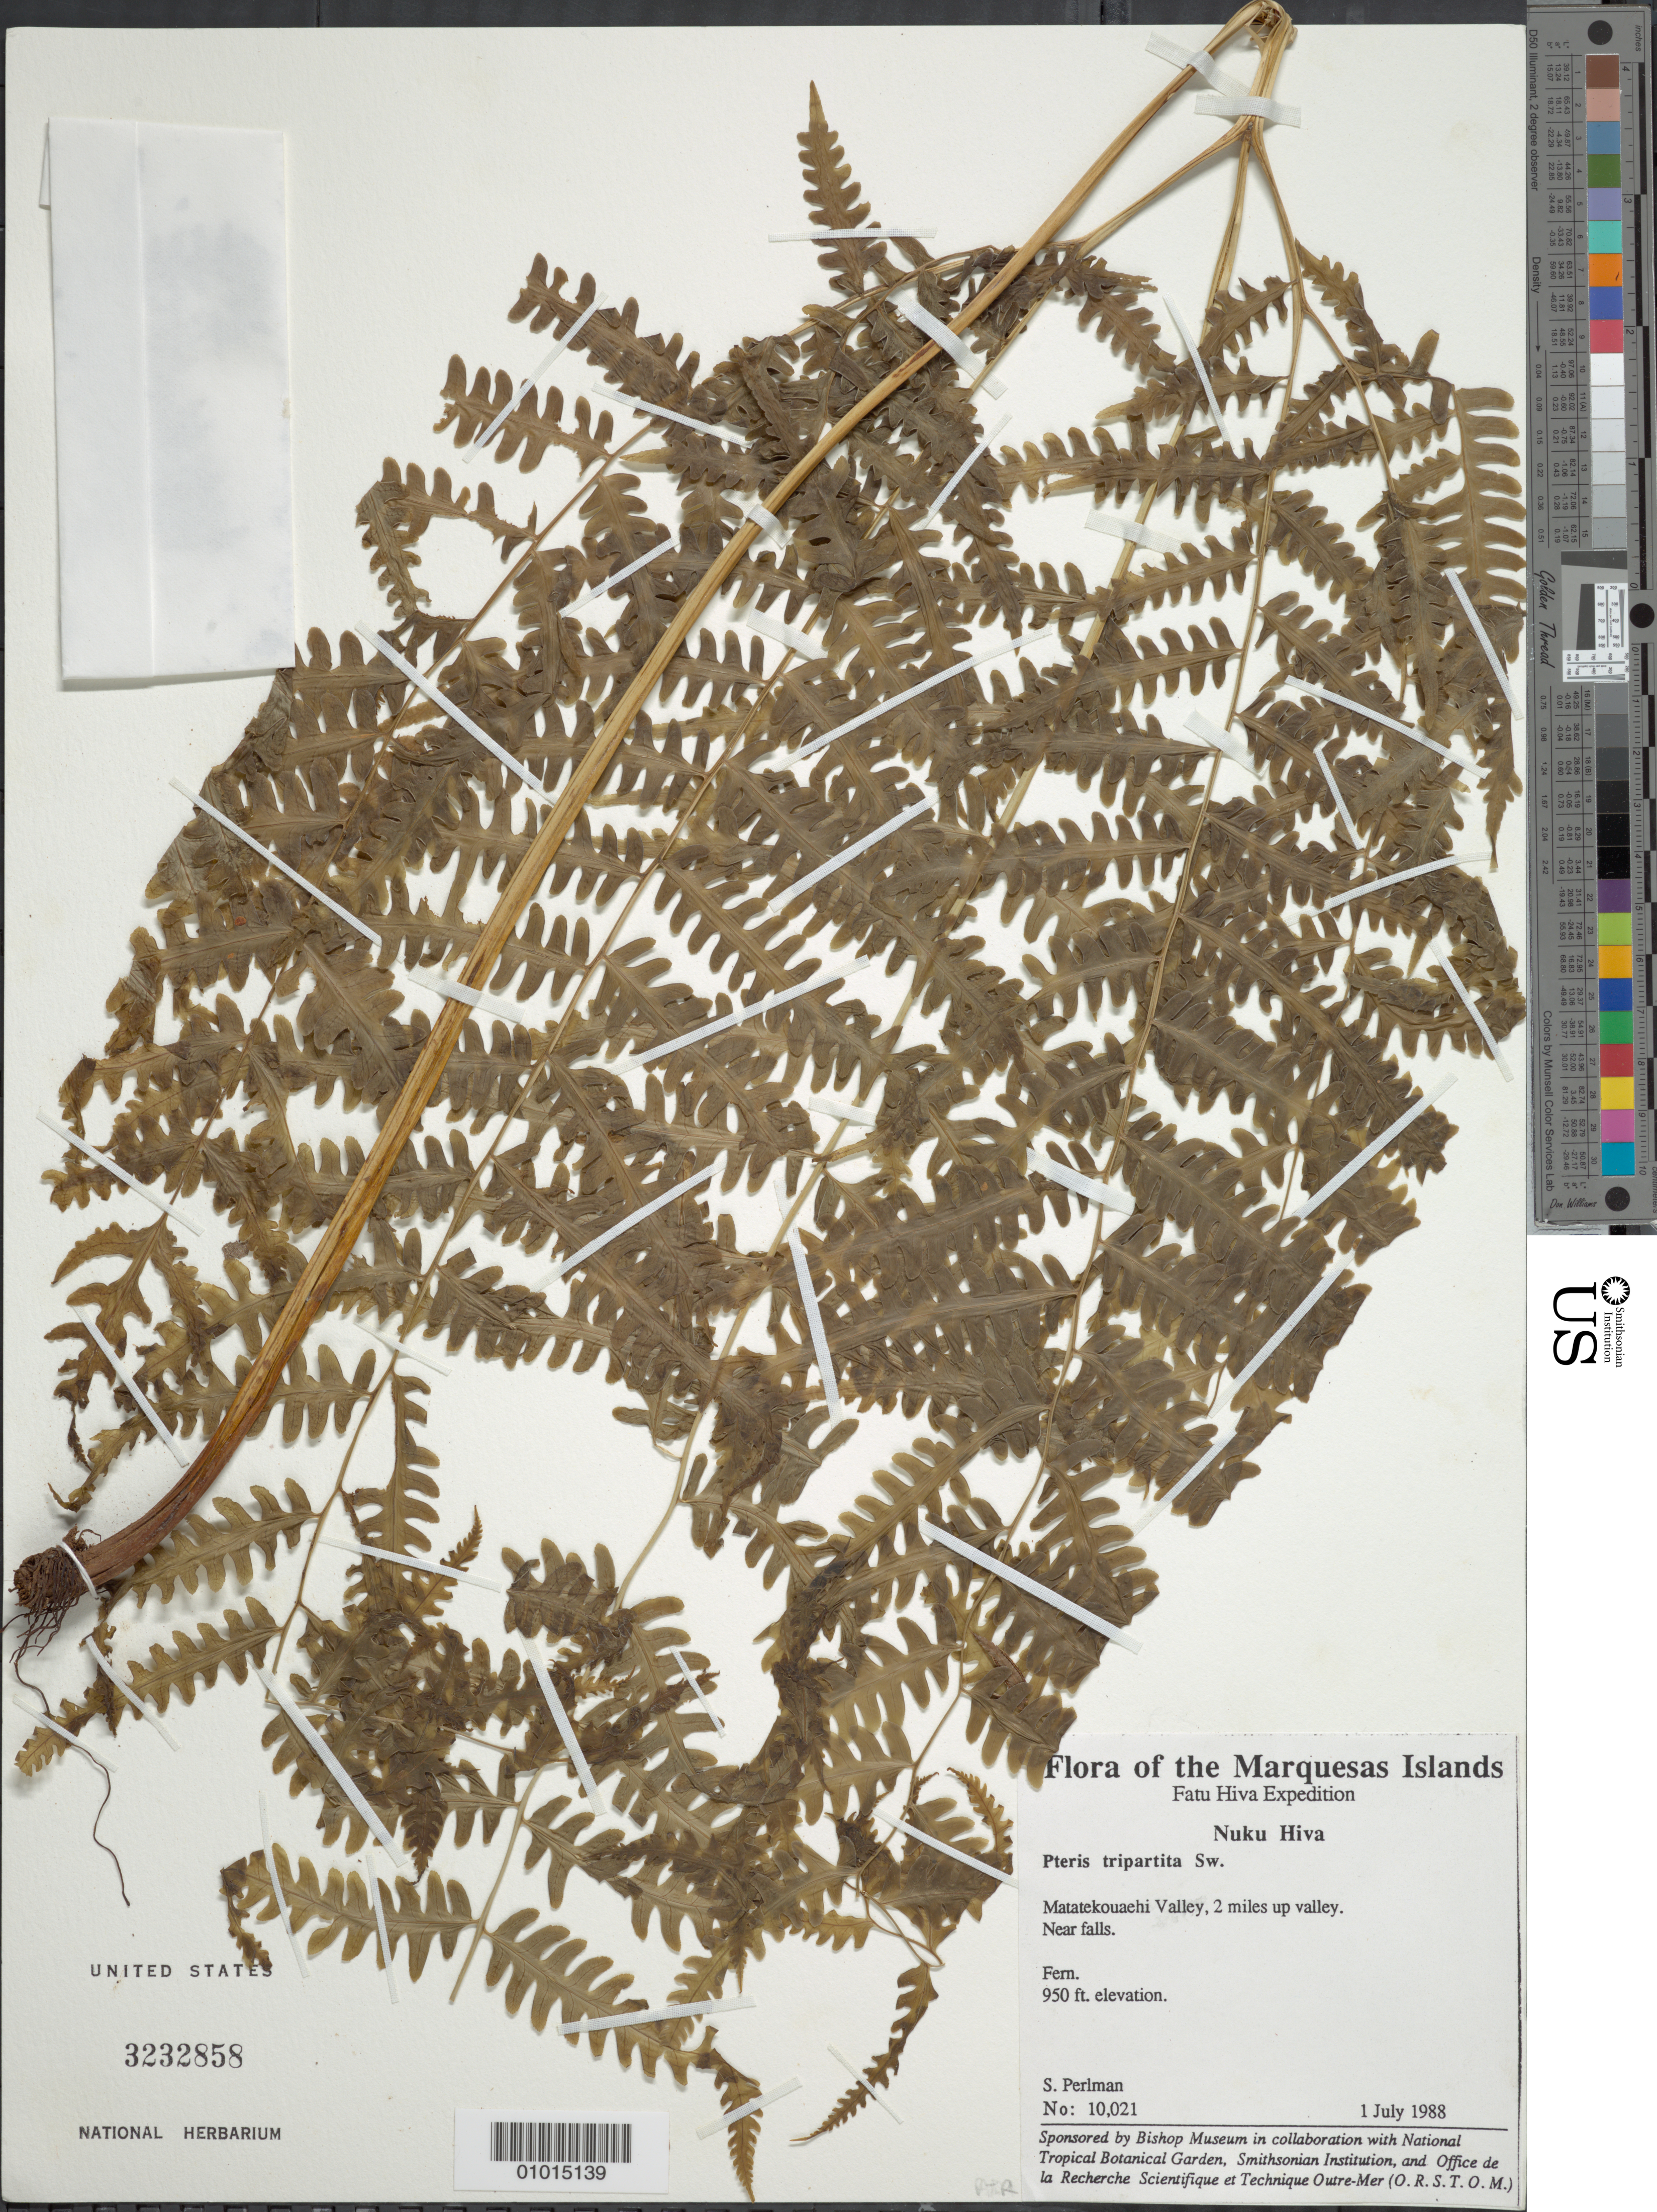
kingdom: Plantae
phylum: Tracheophyta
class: Polypodiopsida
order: Polypodiales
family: Pteridaceae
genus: Pteris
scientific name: Pteris tripartita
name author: Sw.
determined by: Wood, Kenneth R.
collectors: S. P. Perlman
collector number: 10021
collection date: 1988-07-01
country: French Polynesia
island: Nuku Hiva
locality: Matatekouaehi Valley, about 2 miles up valley, near falls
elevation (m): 290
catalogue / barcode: US 3232858